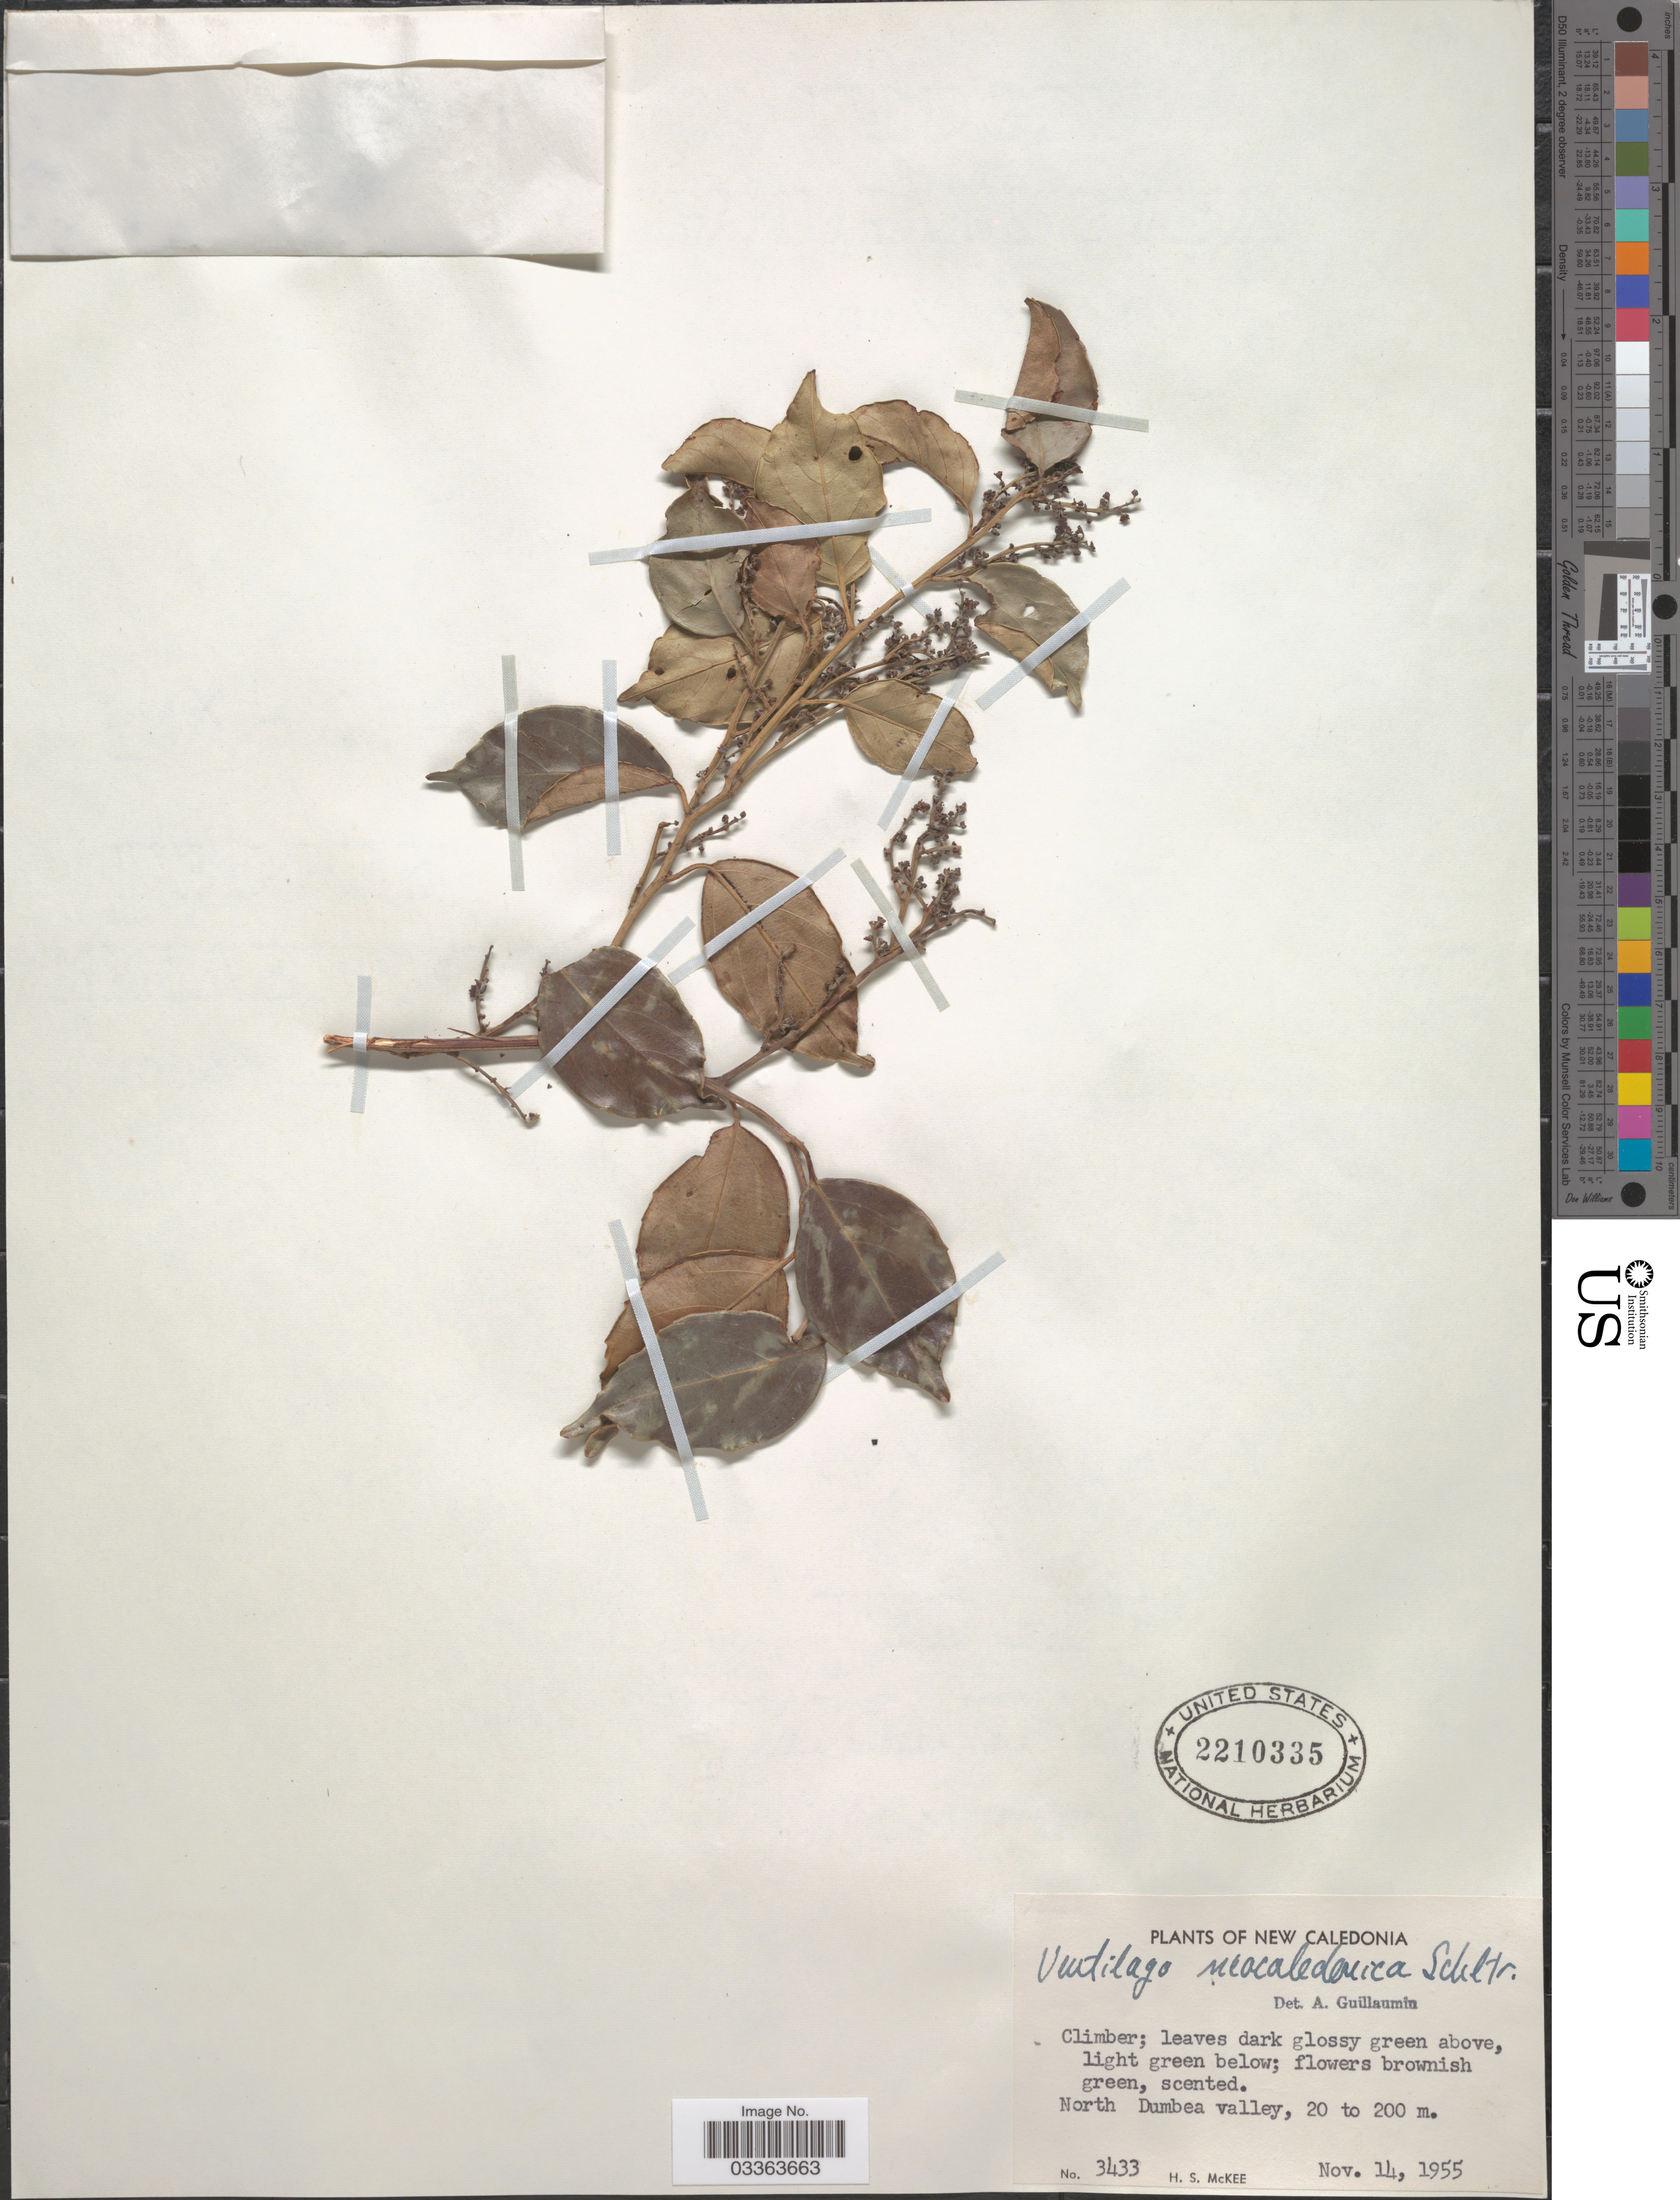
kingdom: Plantae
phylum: Tracheophyta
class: Magnoliopsida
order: Rosales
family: Rhamnaceae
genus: Ventilago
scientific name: Ventilago neocaledonica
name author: Schltr.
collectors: H. S. McKee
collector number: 3433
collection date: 1955-11-14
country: New Caledonia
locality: North Dumbea valley.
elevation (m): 20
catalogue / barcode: US 2210335